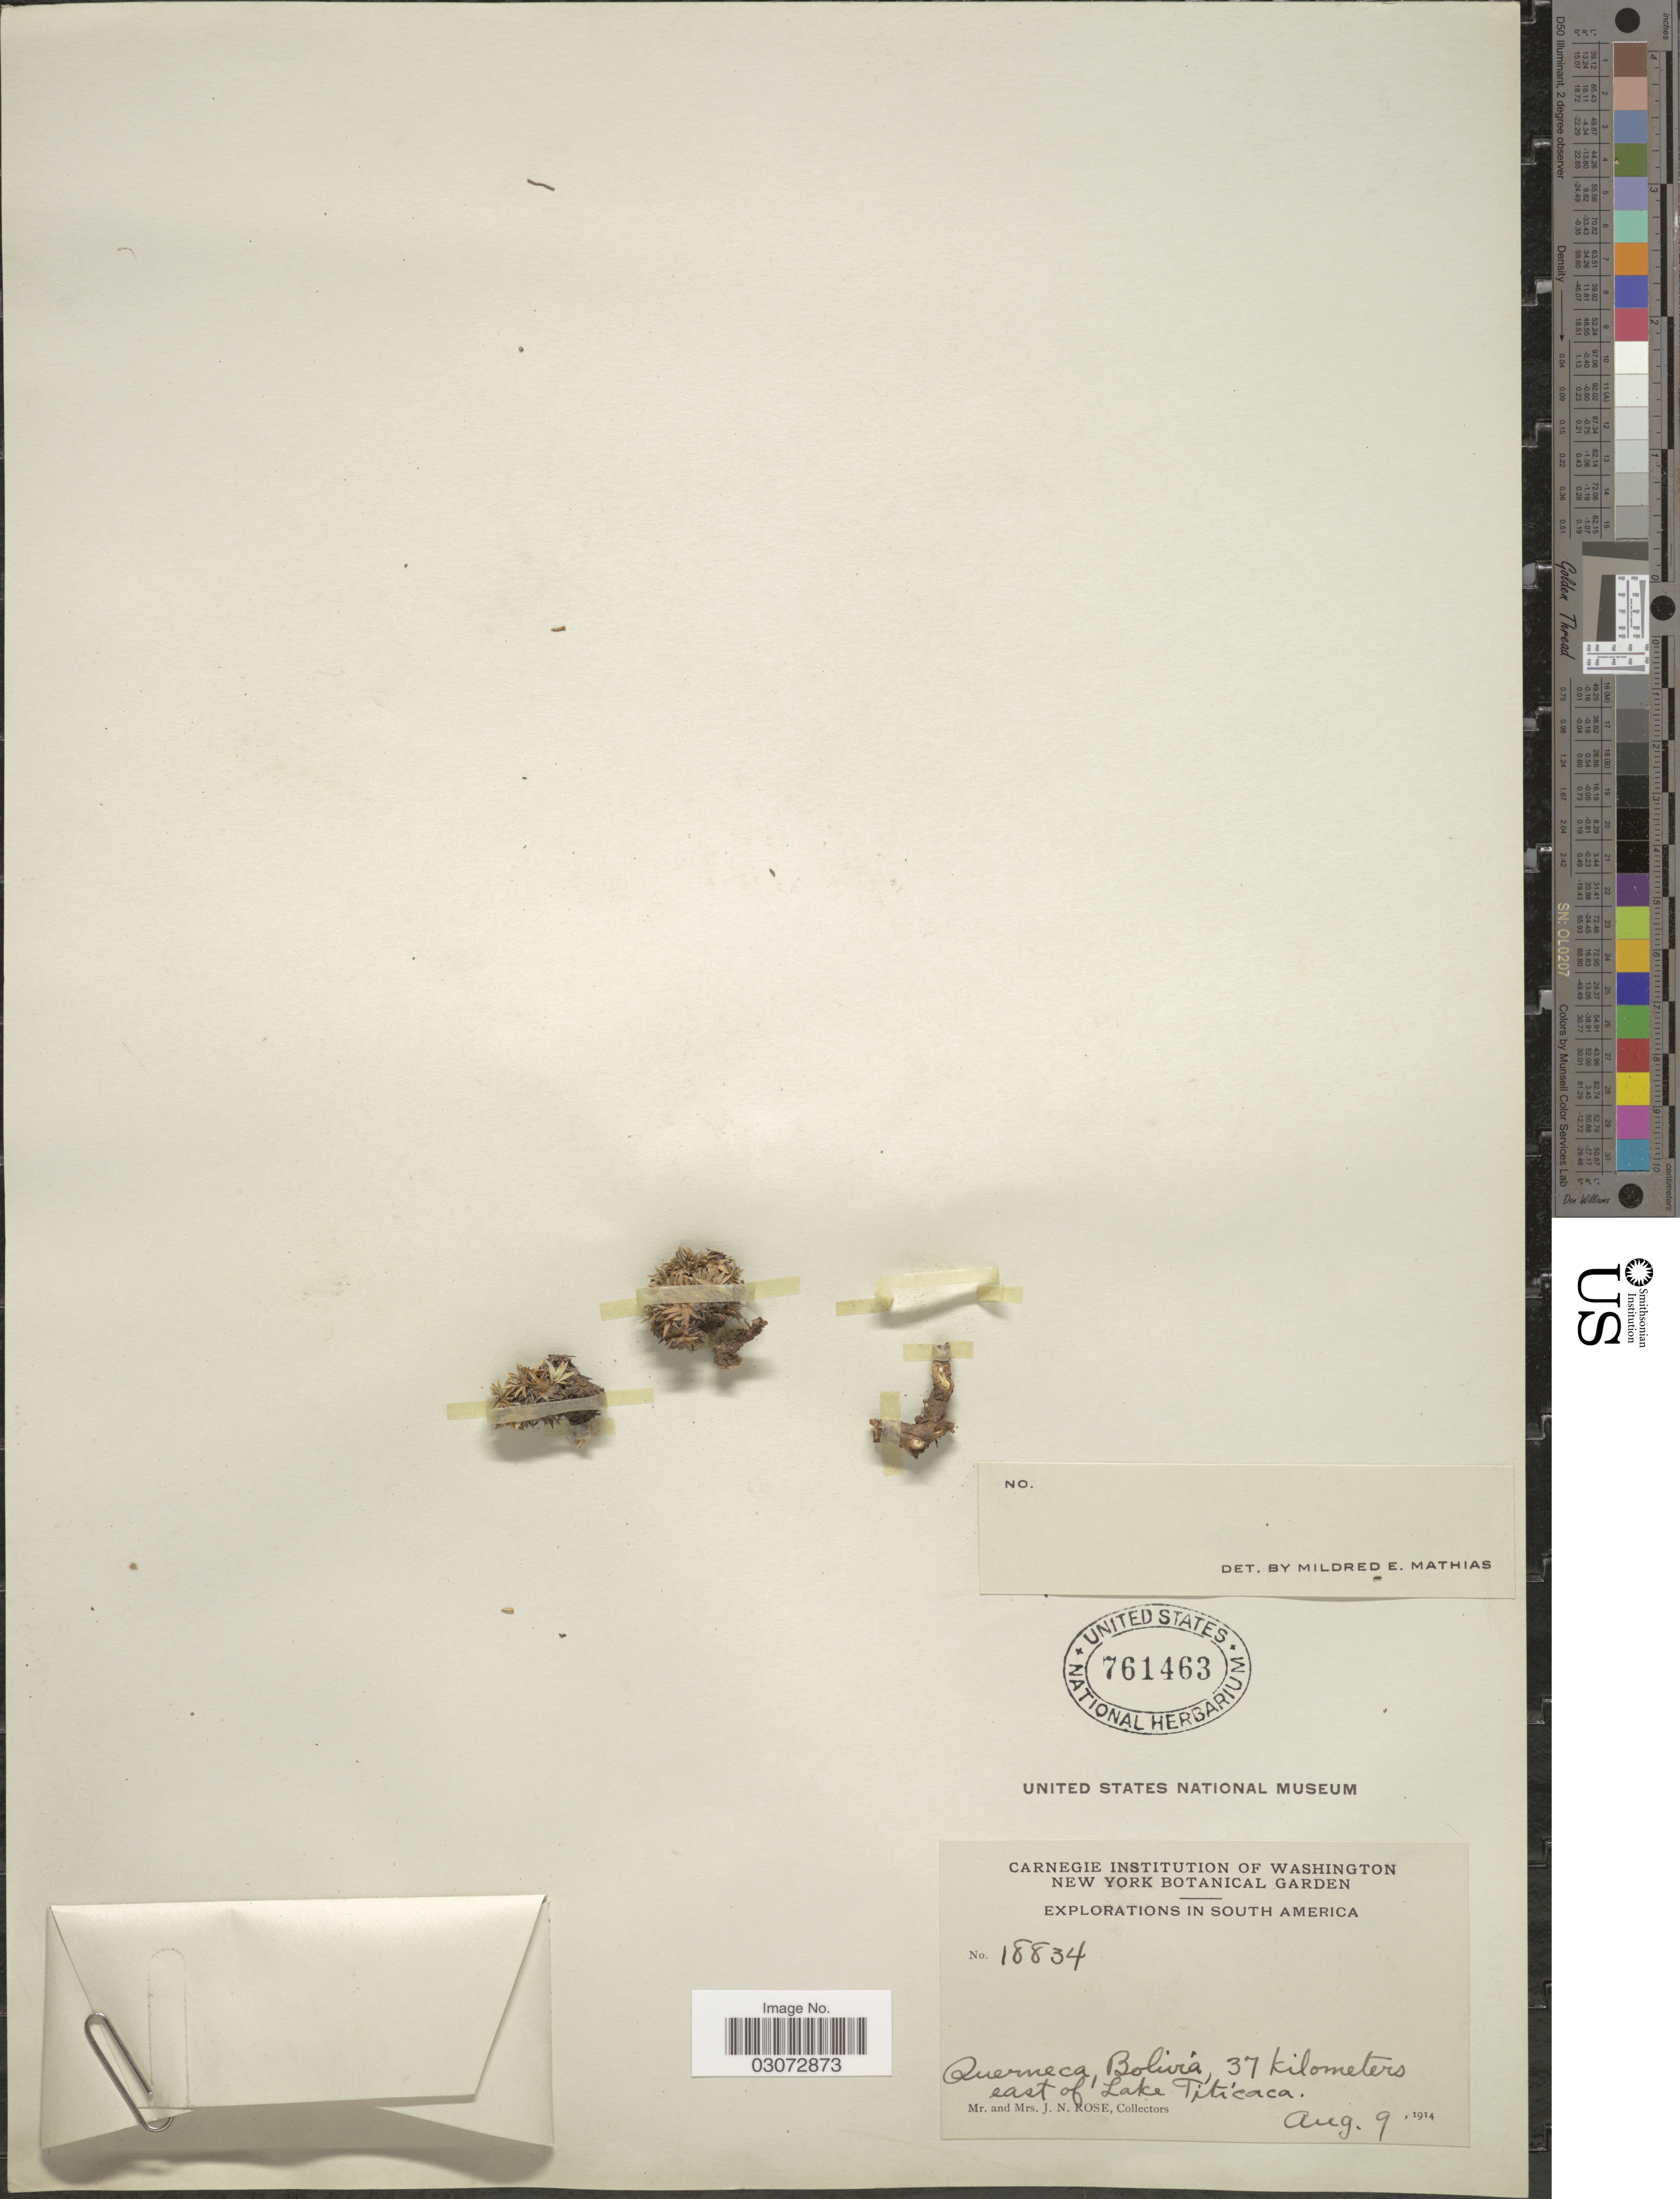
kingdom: Plantae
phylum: Tracheophyta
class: Magnoliopsida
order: Apiales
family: Apiaceae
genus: Azorella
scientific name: Azorella sp.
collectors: J. N. Rose & L. B. Rose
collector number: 1834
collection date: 1914-08-09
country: Bolivia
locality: Querneca. 37 kilometers east of Lake Piticaca.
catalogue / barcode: US 761463